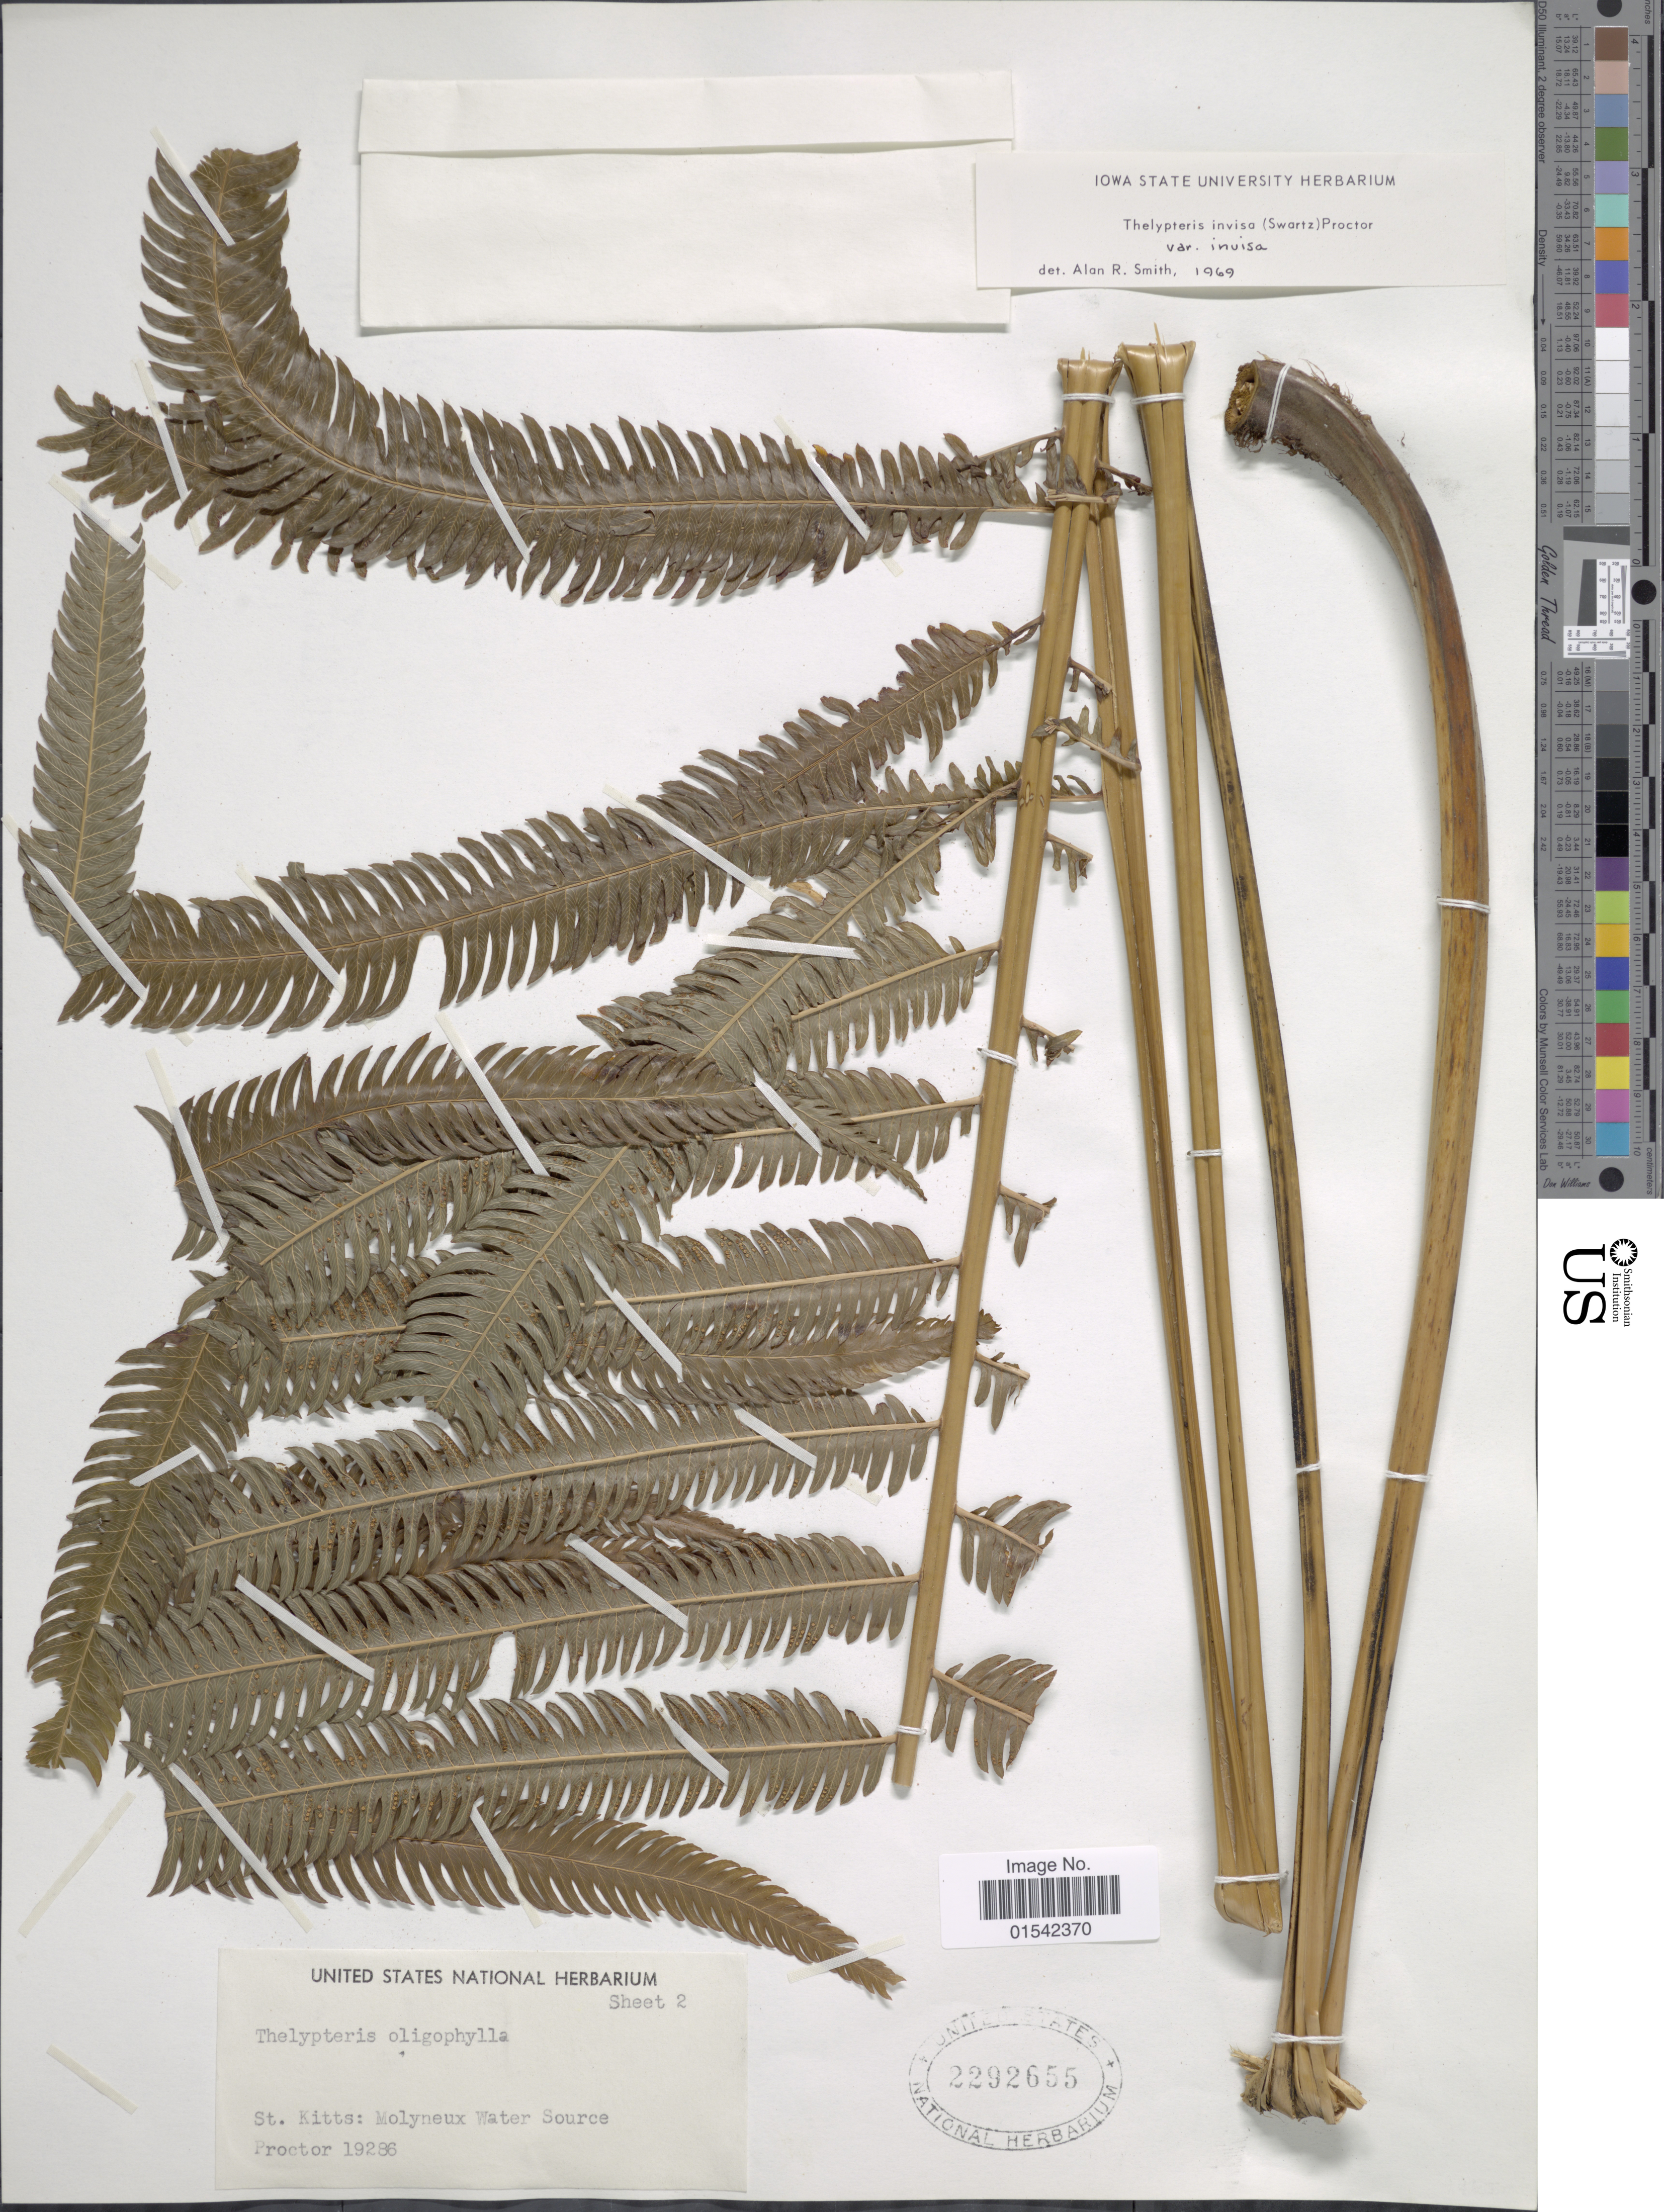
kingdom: Plantae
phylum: Tracheophyta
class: Polypodiopsida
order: Polypodiales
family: Thelypteridaceae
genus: Cyclosorus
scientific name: Cyclosorus grandis (A.R. Sm.) comb. nov., ined 2015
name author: (A.R. Sm.)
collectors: -- Proctor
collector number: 19286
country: St. Christopher-Nevis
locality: St. Kitts: Molyneux Water Source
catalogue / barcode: US 2292655